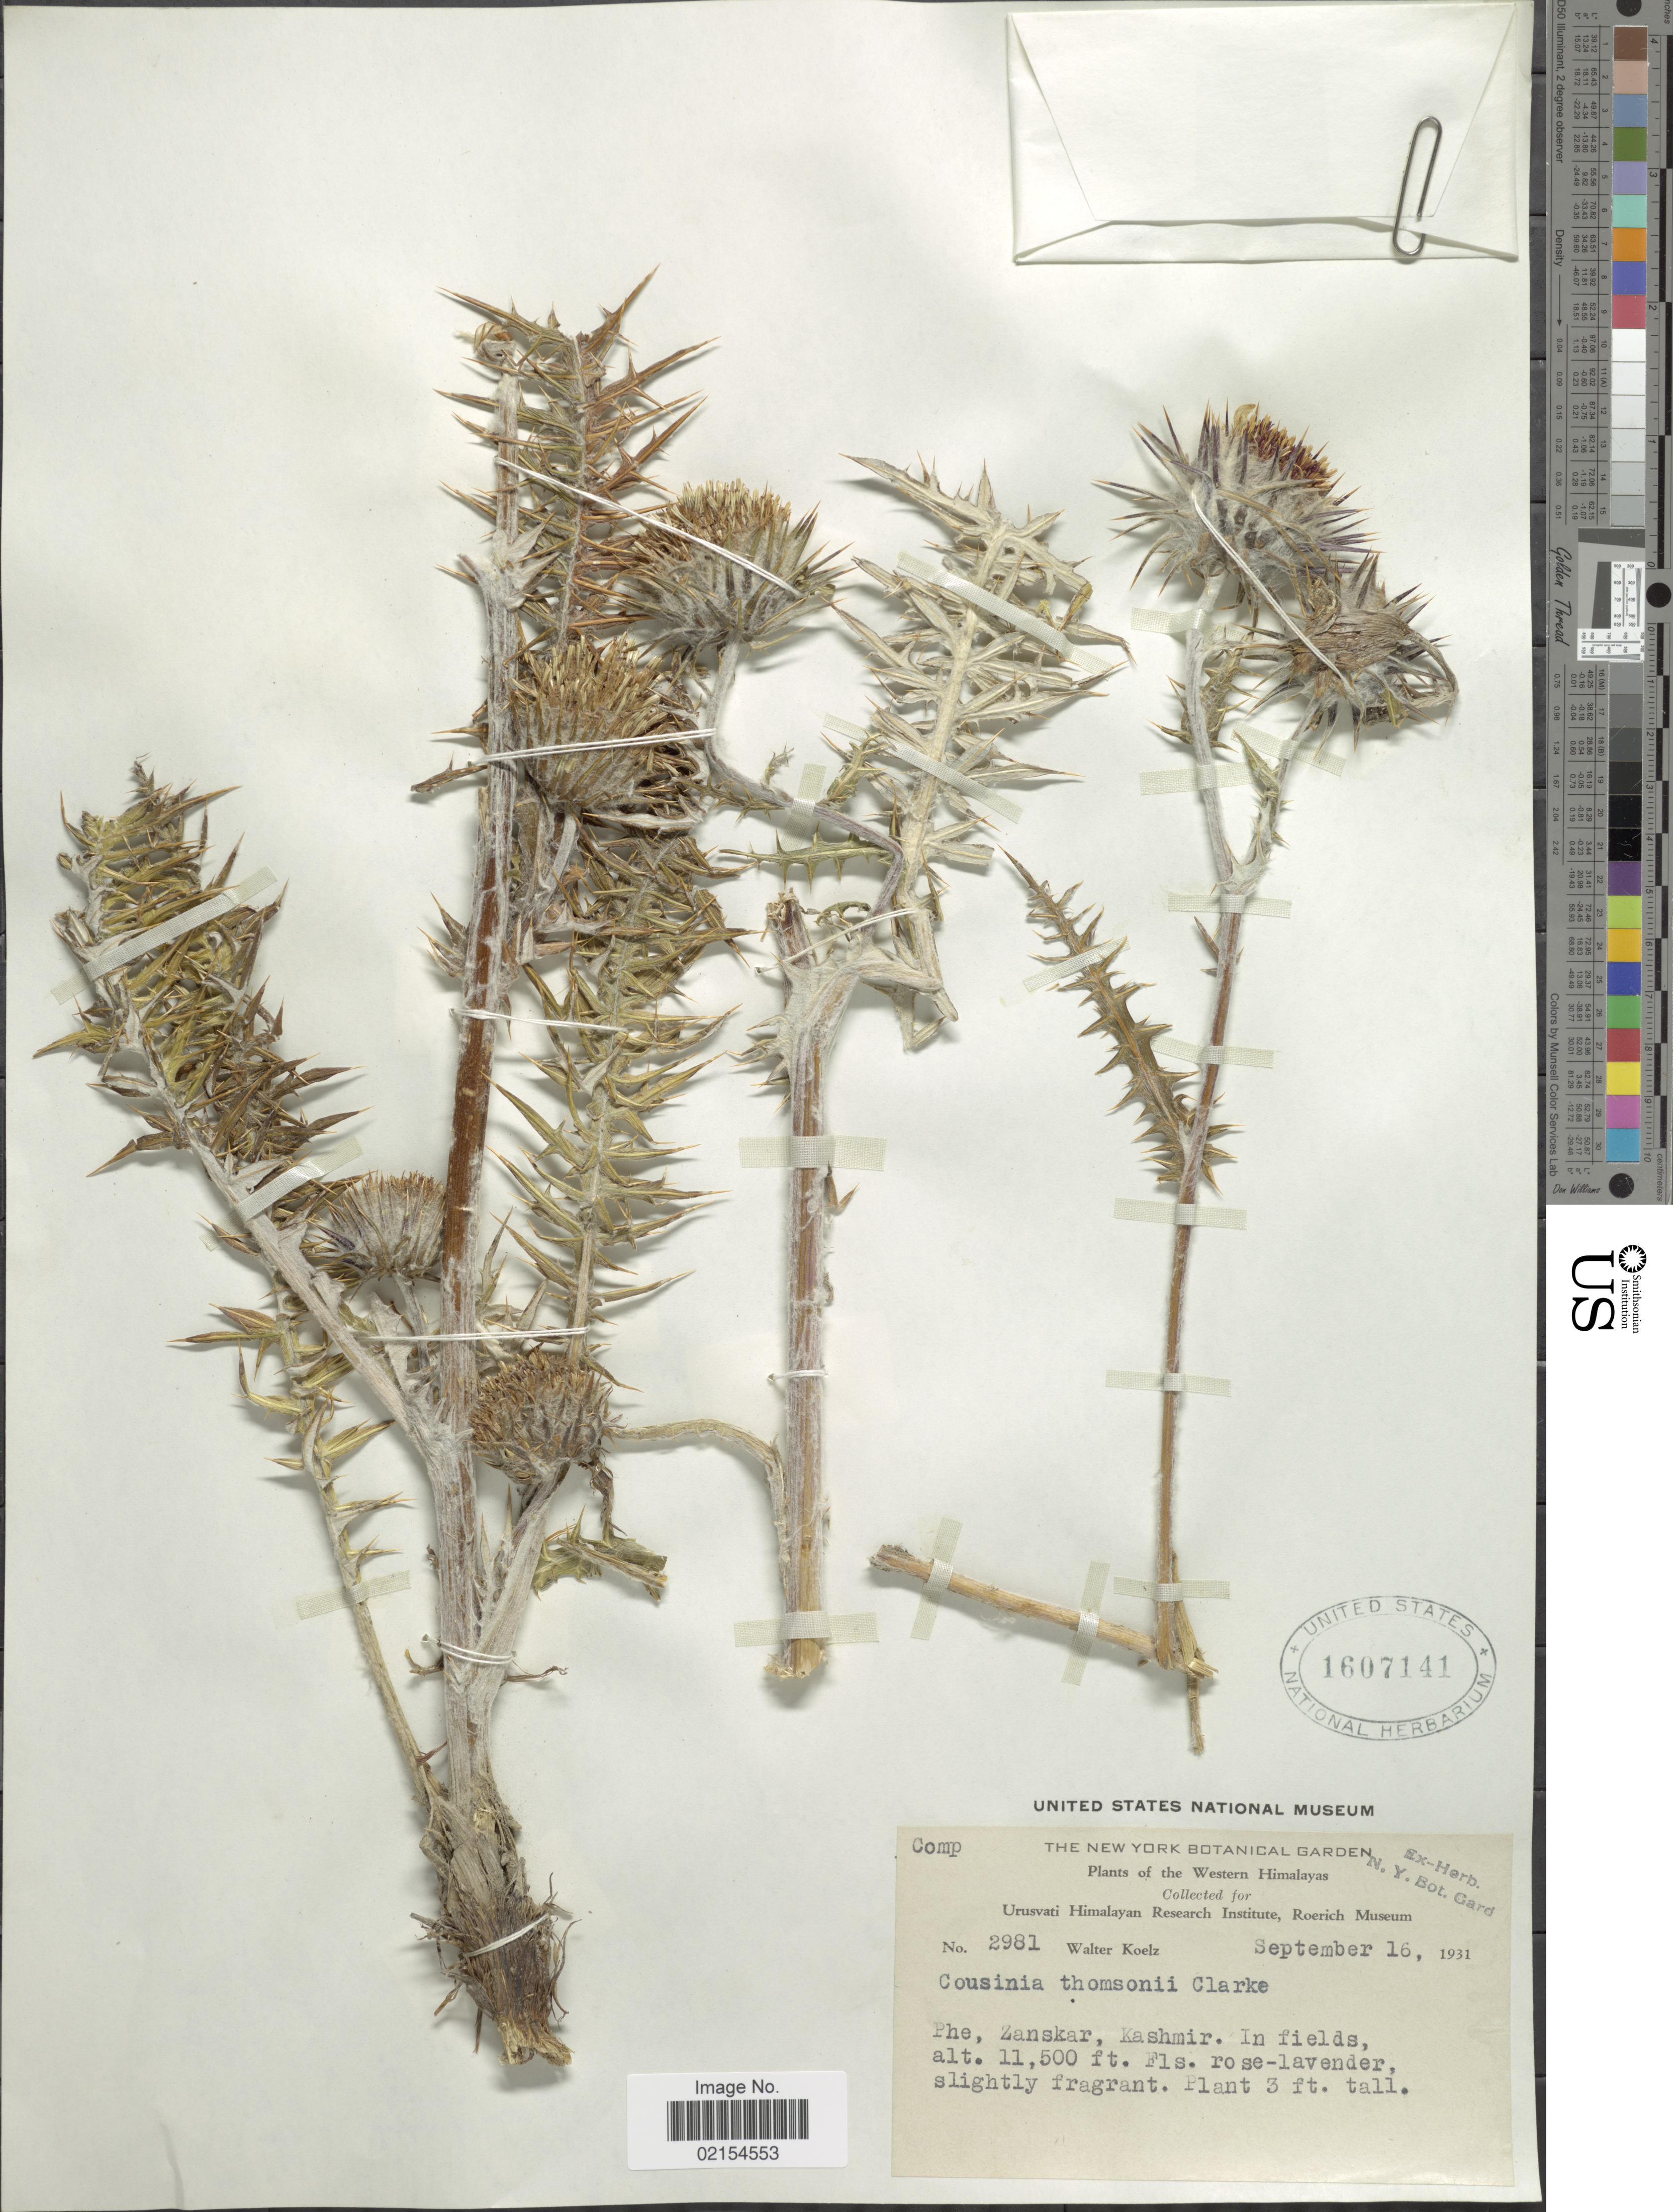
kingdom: Plantae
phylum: Tracheophyta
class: Magnoliopsida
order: Asterales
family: Asteraceae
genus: Cousinia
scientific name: Cousinia thomsonii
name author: C.B. Clarke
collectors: W. N. Koelz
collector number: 2981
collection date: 1931-09-16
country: India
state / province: Jammu and Kashmir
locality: The Western Himalayas, Phe, Zanskar, Kashmir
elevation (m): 3505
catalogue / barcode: US 1607141